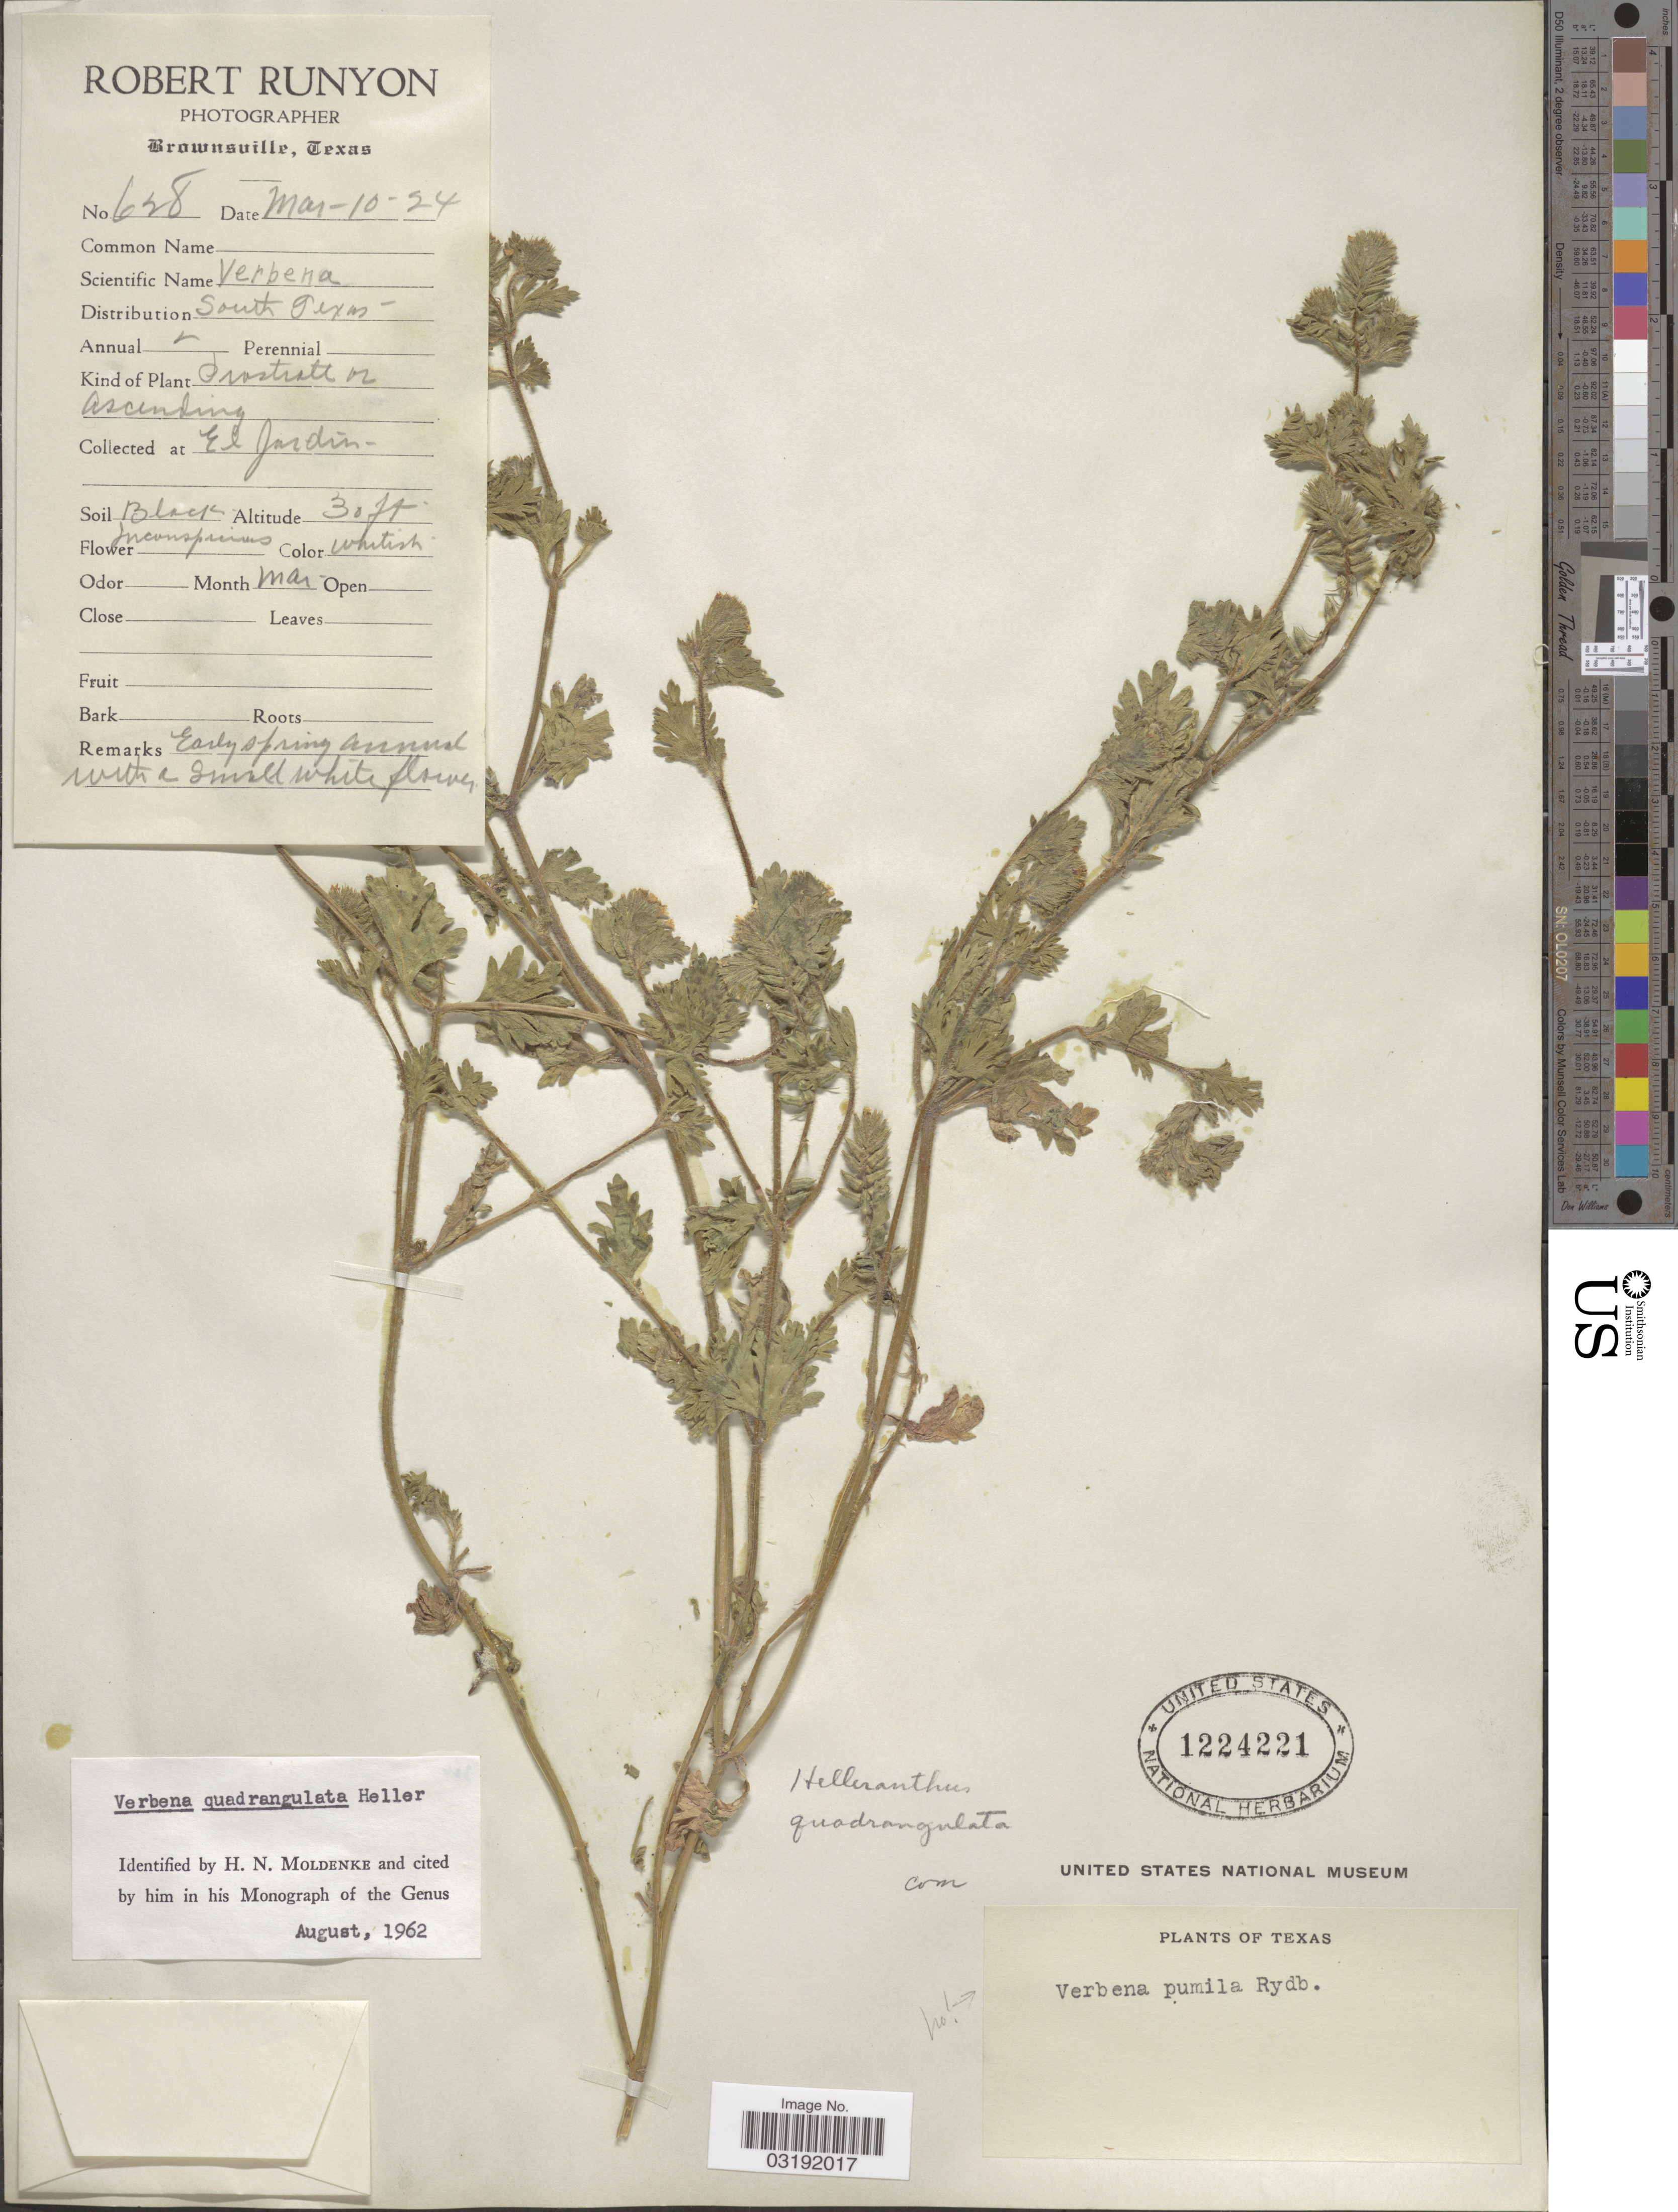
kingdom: Plantae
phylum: Tracheophyta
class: Magnoliopsida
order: Lamiales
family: Verbenaceae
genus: Verbena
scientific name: Verbena quadrangulata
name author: A. Heller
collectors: R. Runyon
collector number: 628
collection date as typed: Transcribed d/m/y: 10/3/24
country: United States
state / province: Texas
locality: El Jardin.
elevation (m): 9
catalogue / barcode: US 1224221